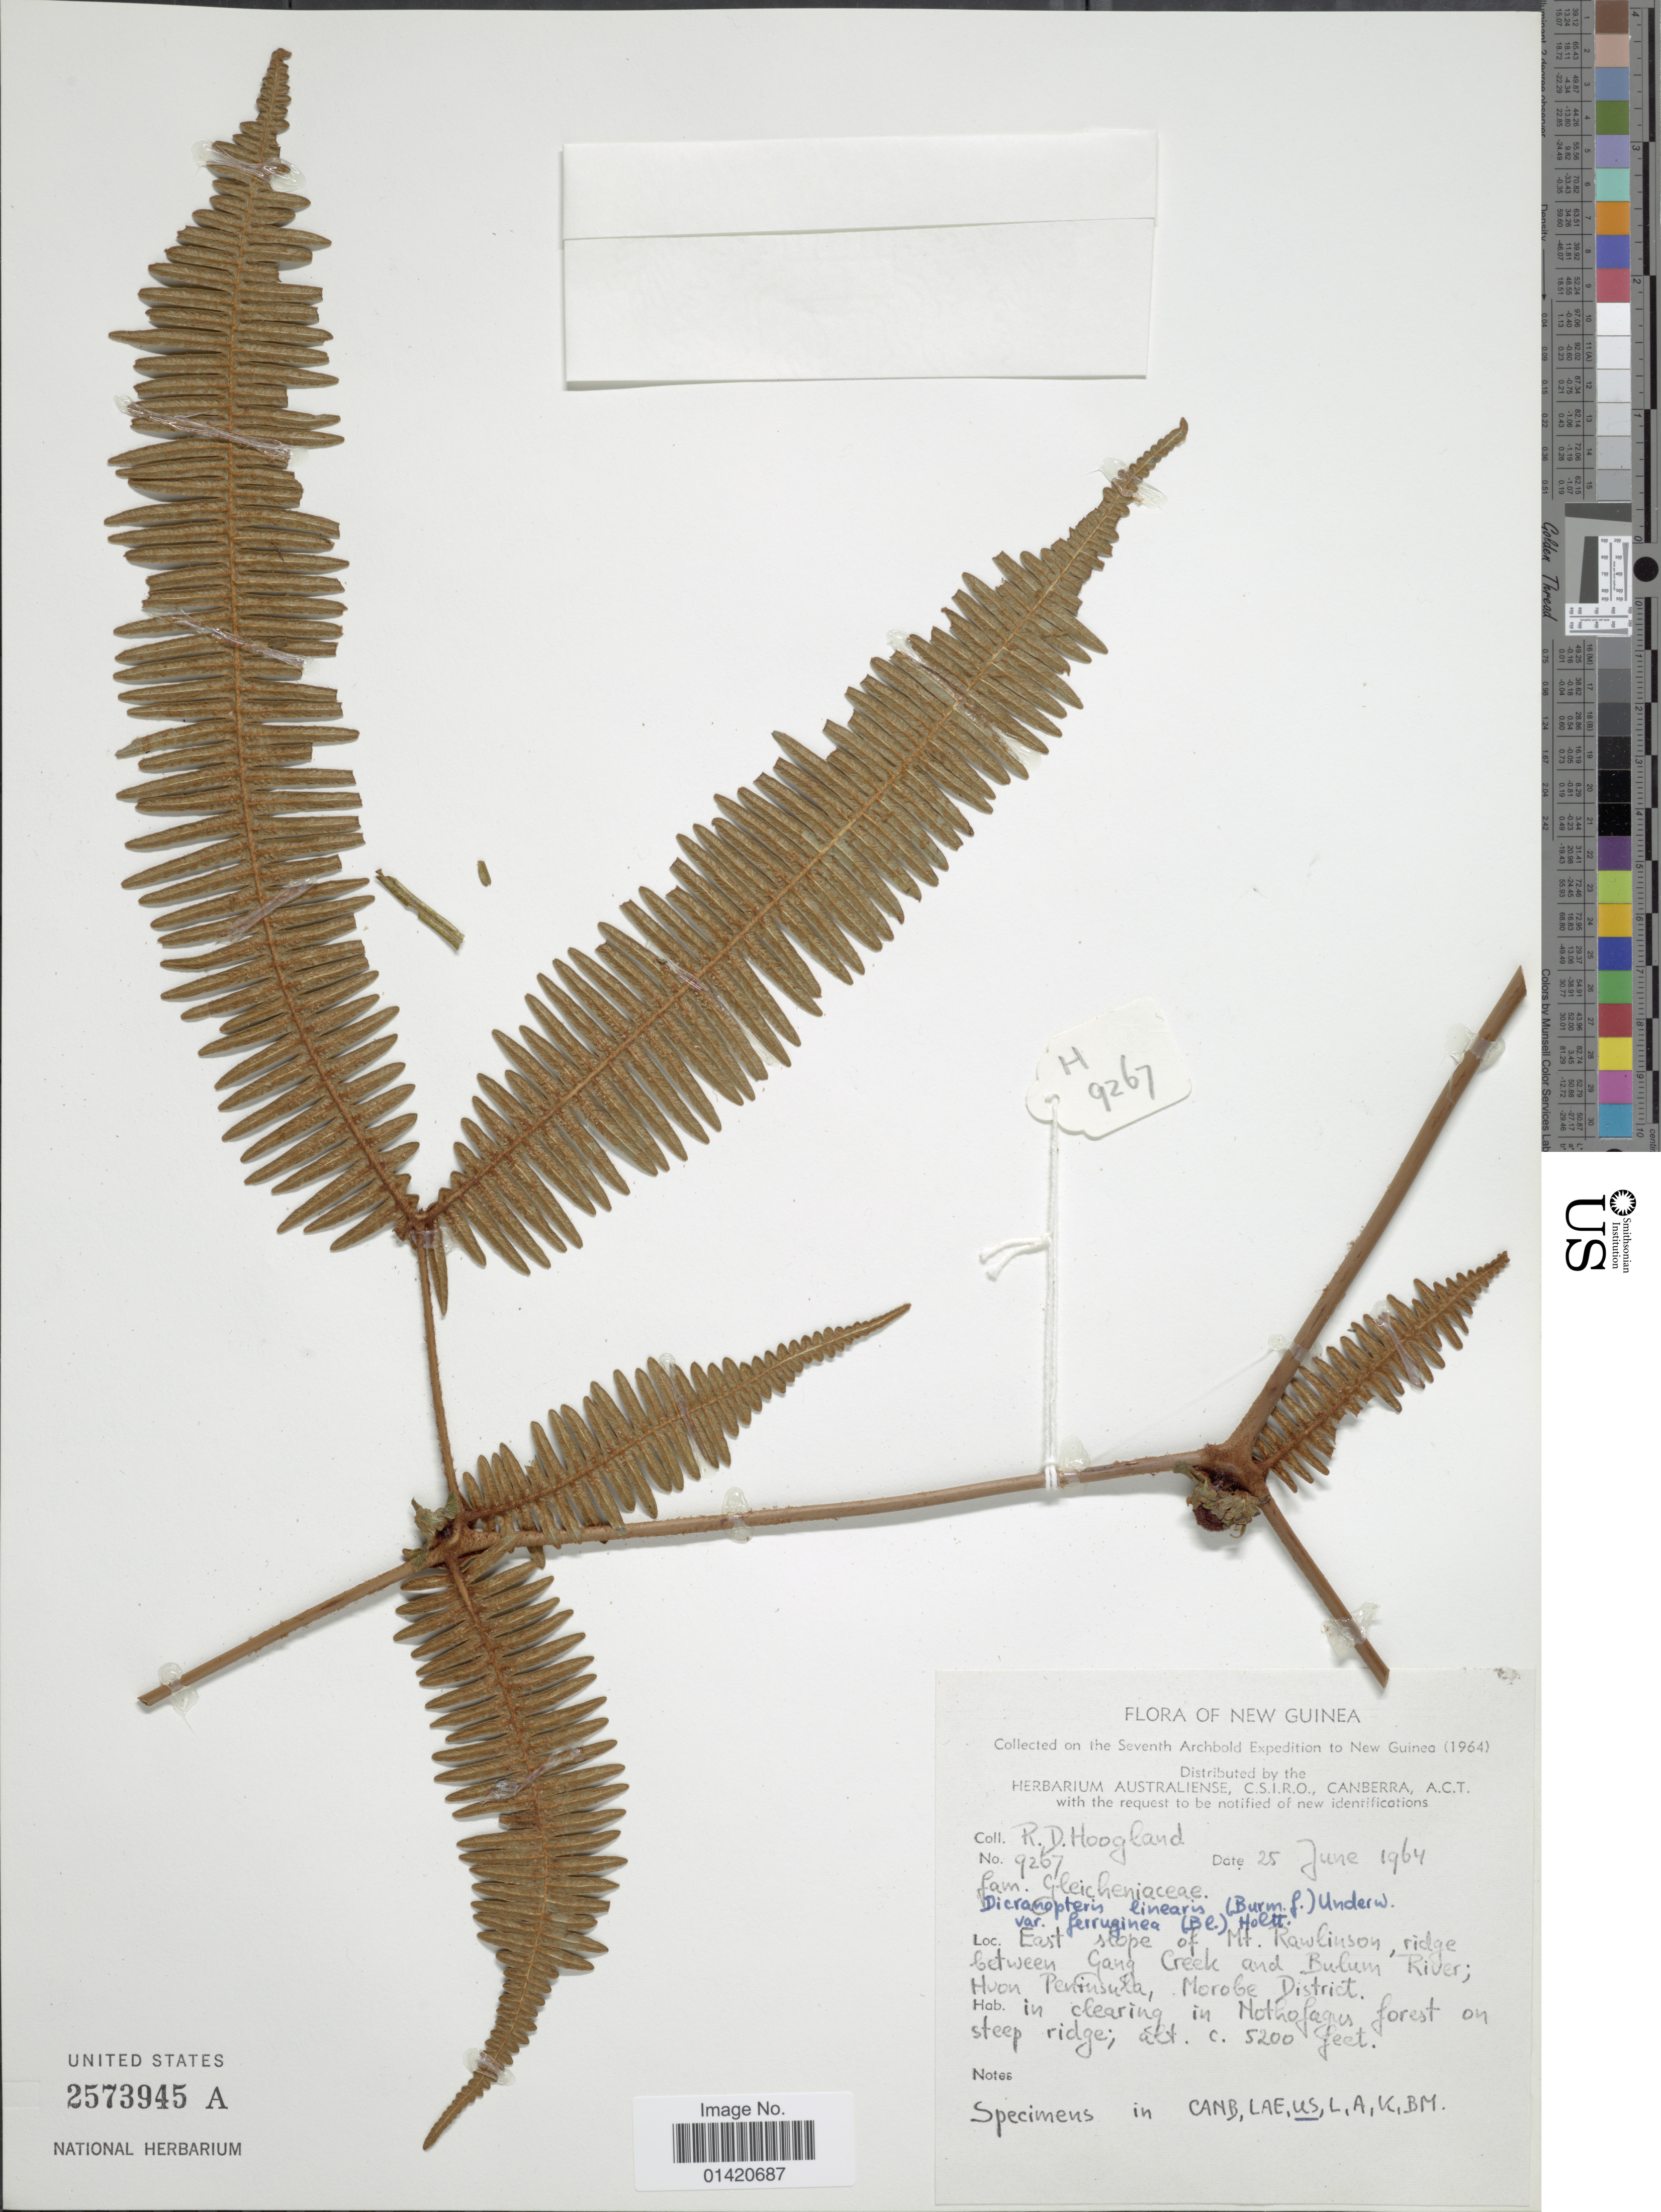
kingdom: Plantae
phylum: Tracheophyta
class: Polypodiopsida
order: Gleicheniales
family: Gleicheniaceae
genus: Dicranopteris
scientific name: Dicranopteris linearis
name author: (Burm. f.) Underw.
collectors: R. D. Hoogland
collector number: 9267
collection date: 1964-06-25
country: Papua New Guinea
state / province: Morobe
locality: New Guinea, East slope of Mt Rawlinson, ridge between gang Creek and Bulum River; Huon Peninsula, Morobe District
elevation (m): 1585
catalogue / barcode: US 2573945A